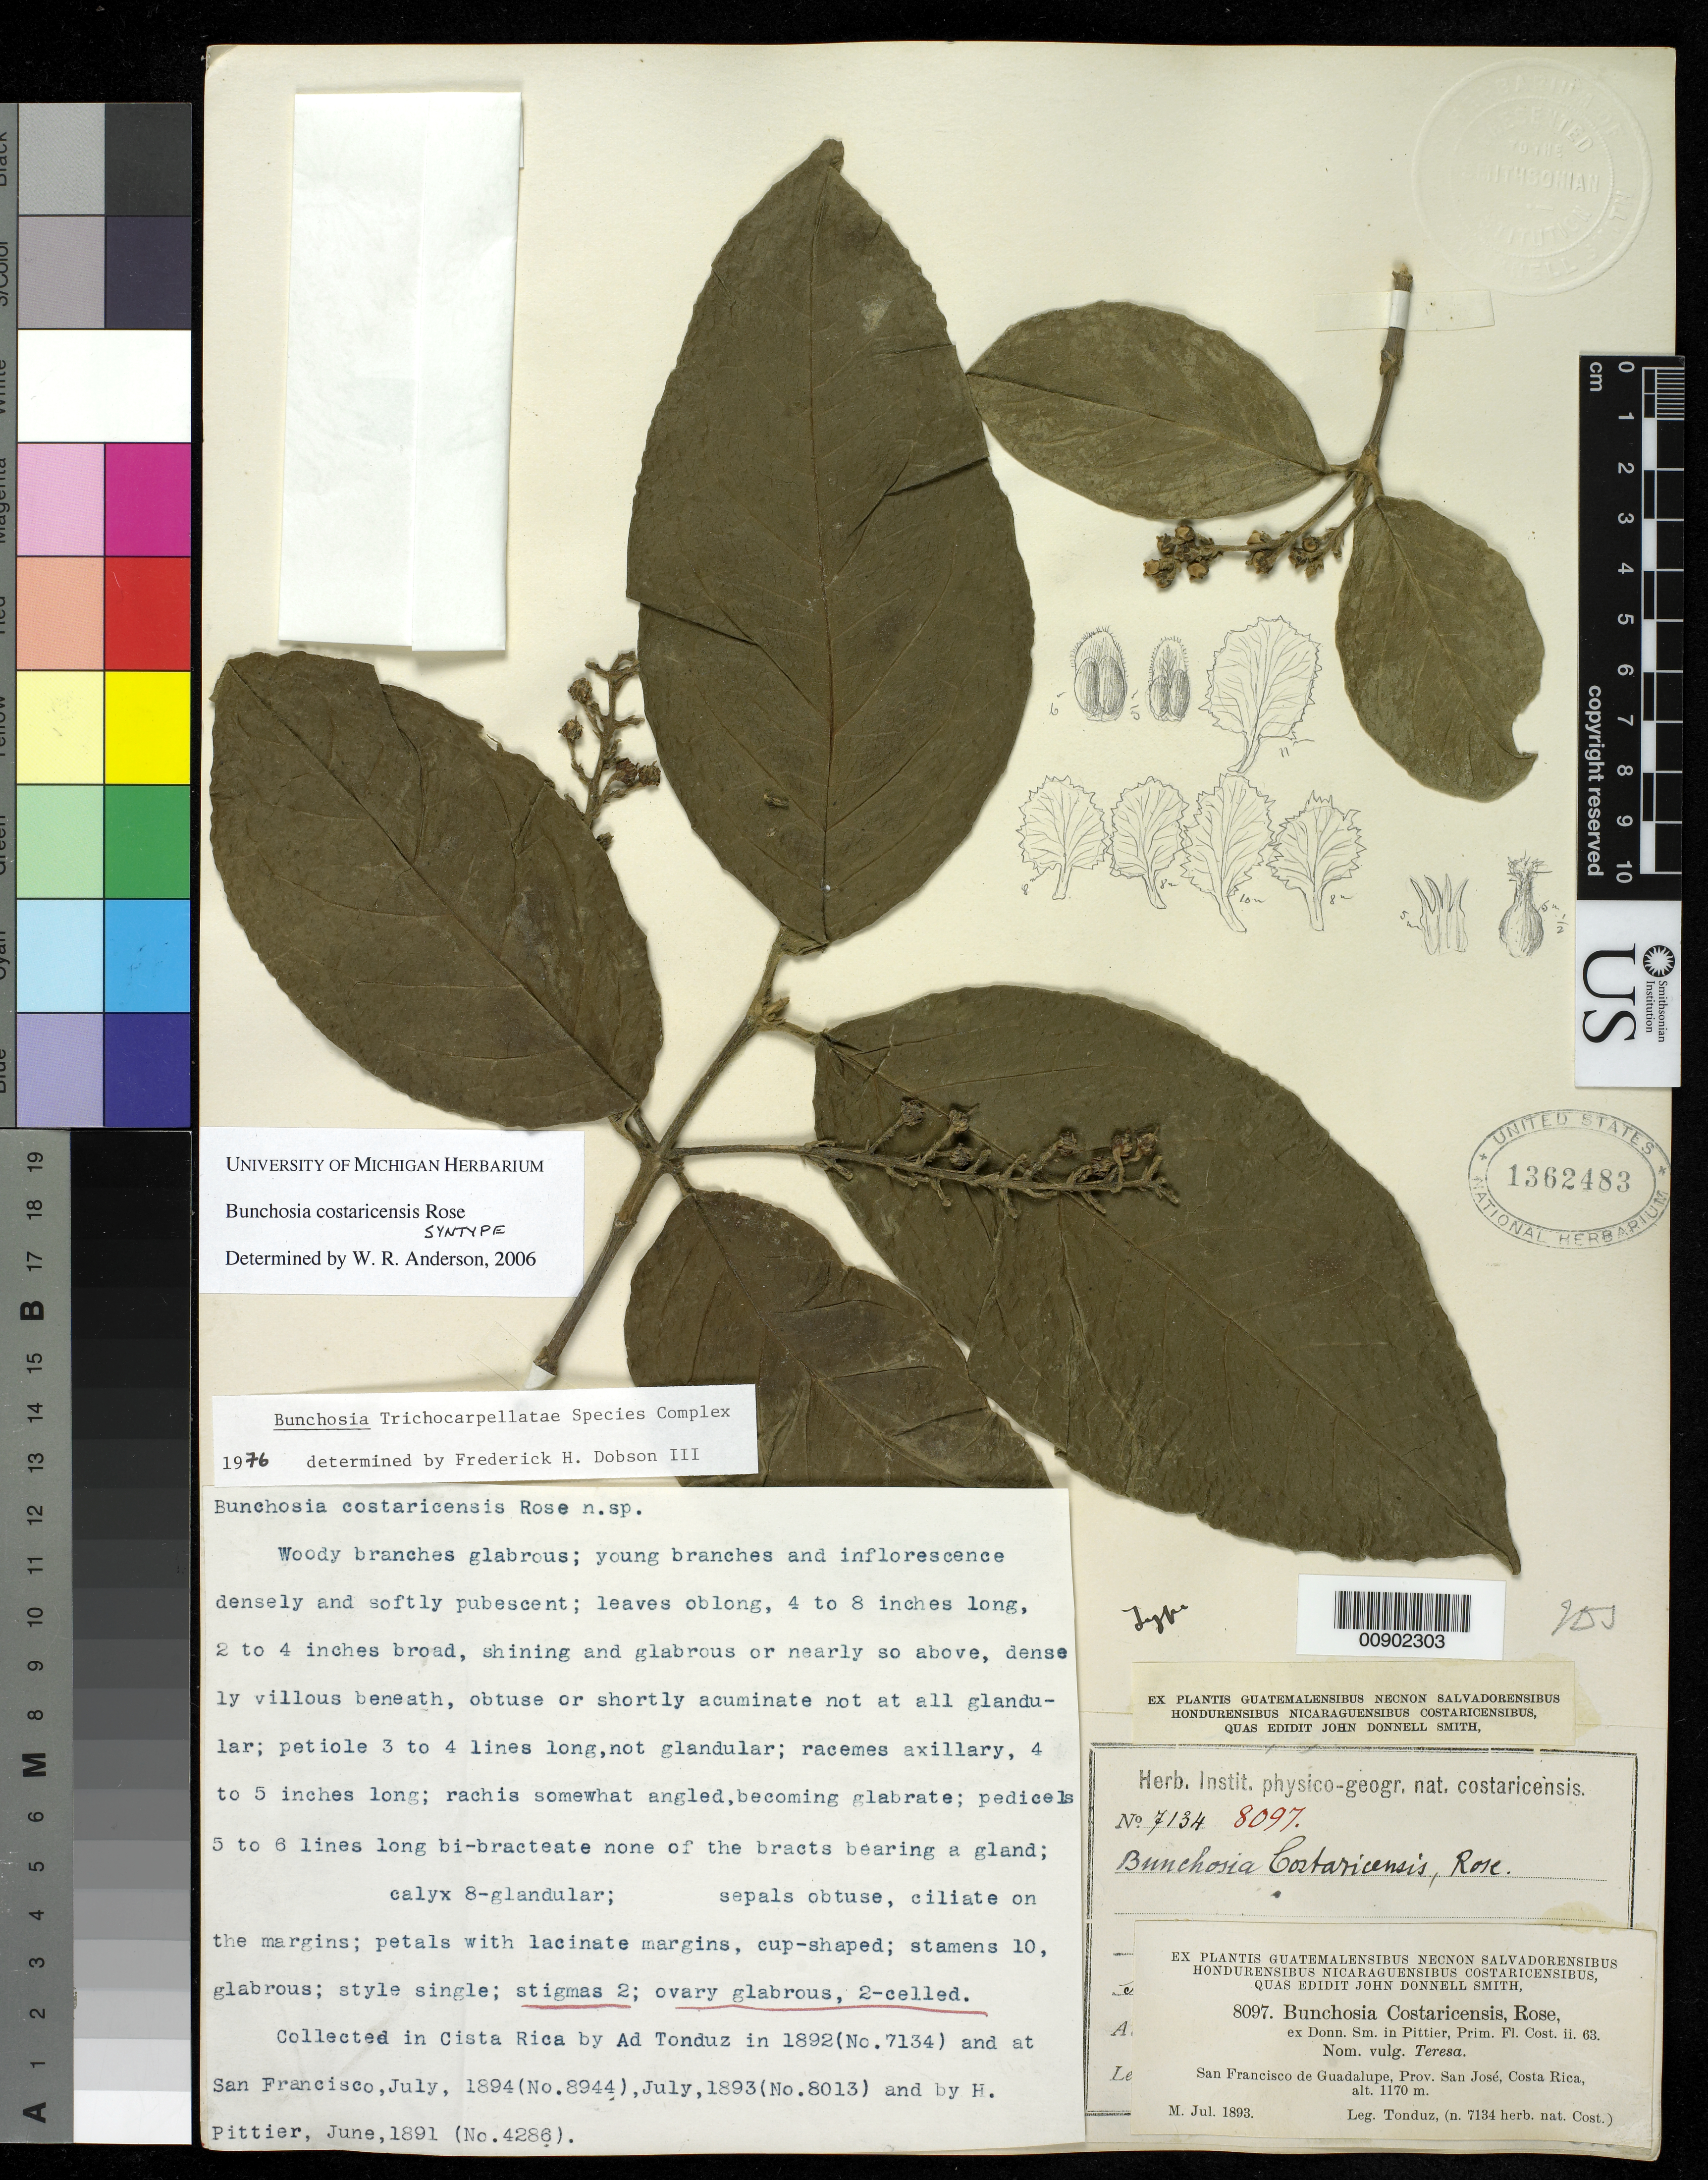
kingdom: Plantae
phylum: Tracheophyta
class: Magnoliopsida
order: Malpighiales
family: Malpighiaceae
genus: Bunchosia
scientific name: Bunchosia costaricensis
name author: Rose ex Donn. Sm. in Pittier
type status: Syntype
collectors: A. Tonduz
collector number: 7134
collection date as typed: Jul 1893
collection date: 1893-07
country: Costa Rica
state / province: San José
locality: San Francisco de Guadalupe.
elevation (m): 1170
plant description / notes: Reprinted in Prim. Fl. Costaric. 2(1): 63-64 (1898).; Relabeled & renumbered by J. Donn. Sm. as 8097. Lectotype collection is Tonduz 8944 as designated by W.R. Anderson, Contr. Univ. Mich. Herb. 25: 84 (2007).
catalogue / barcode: US 1362483